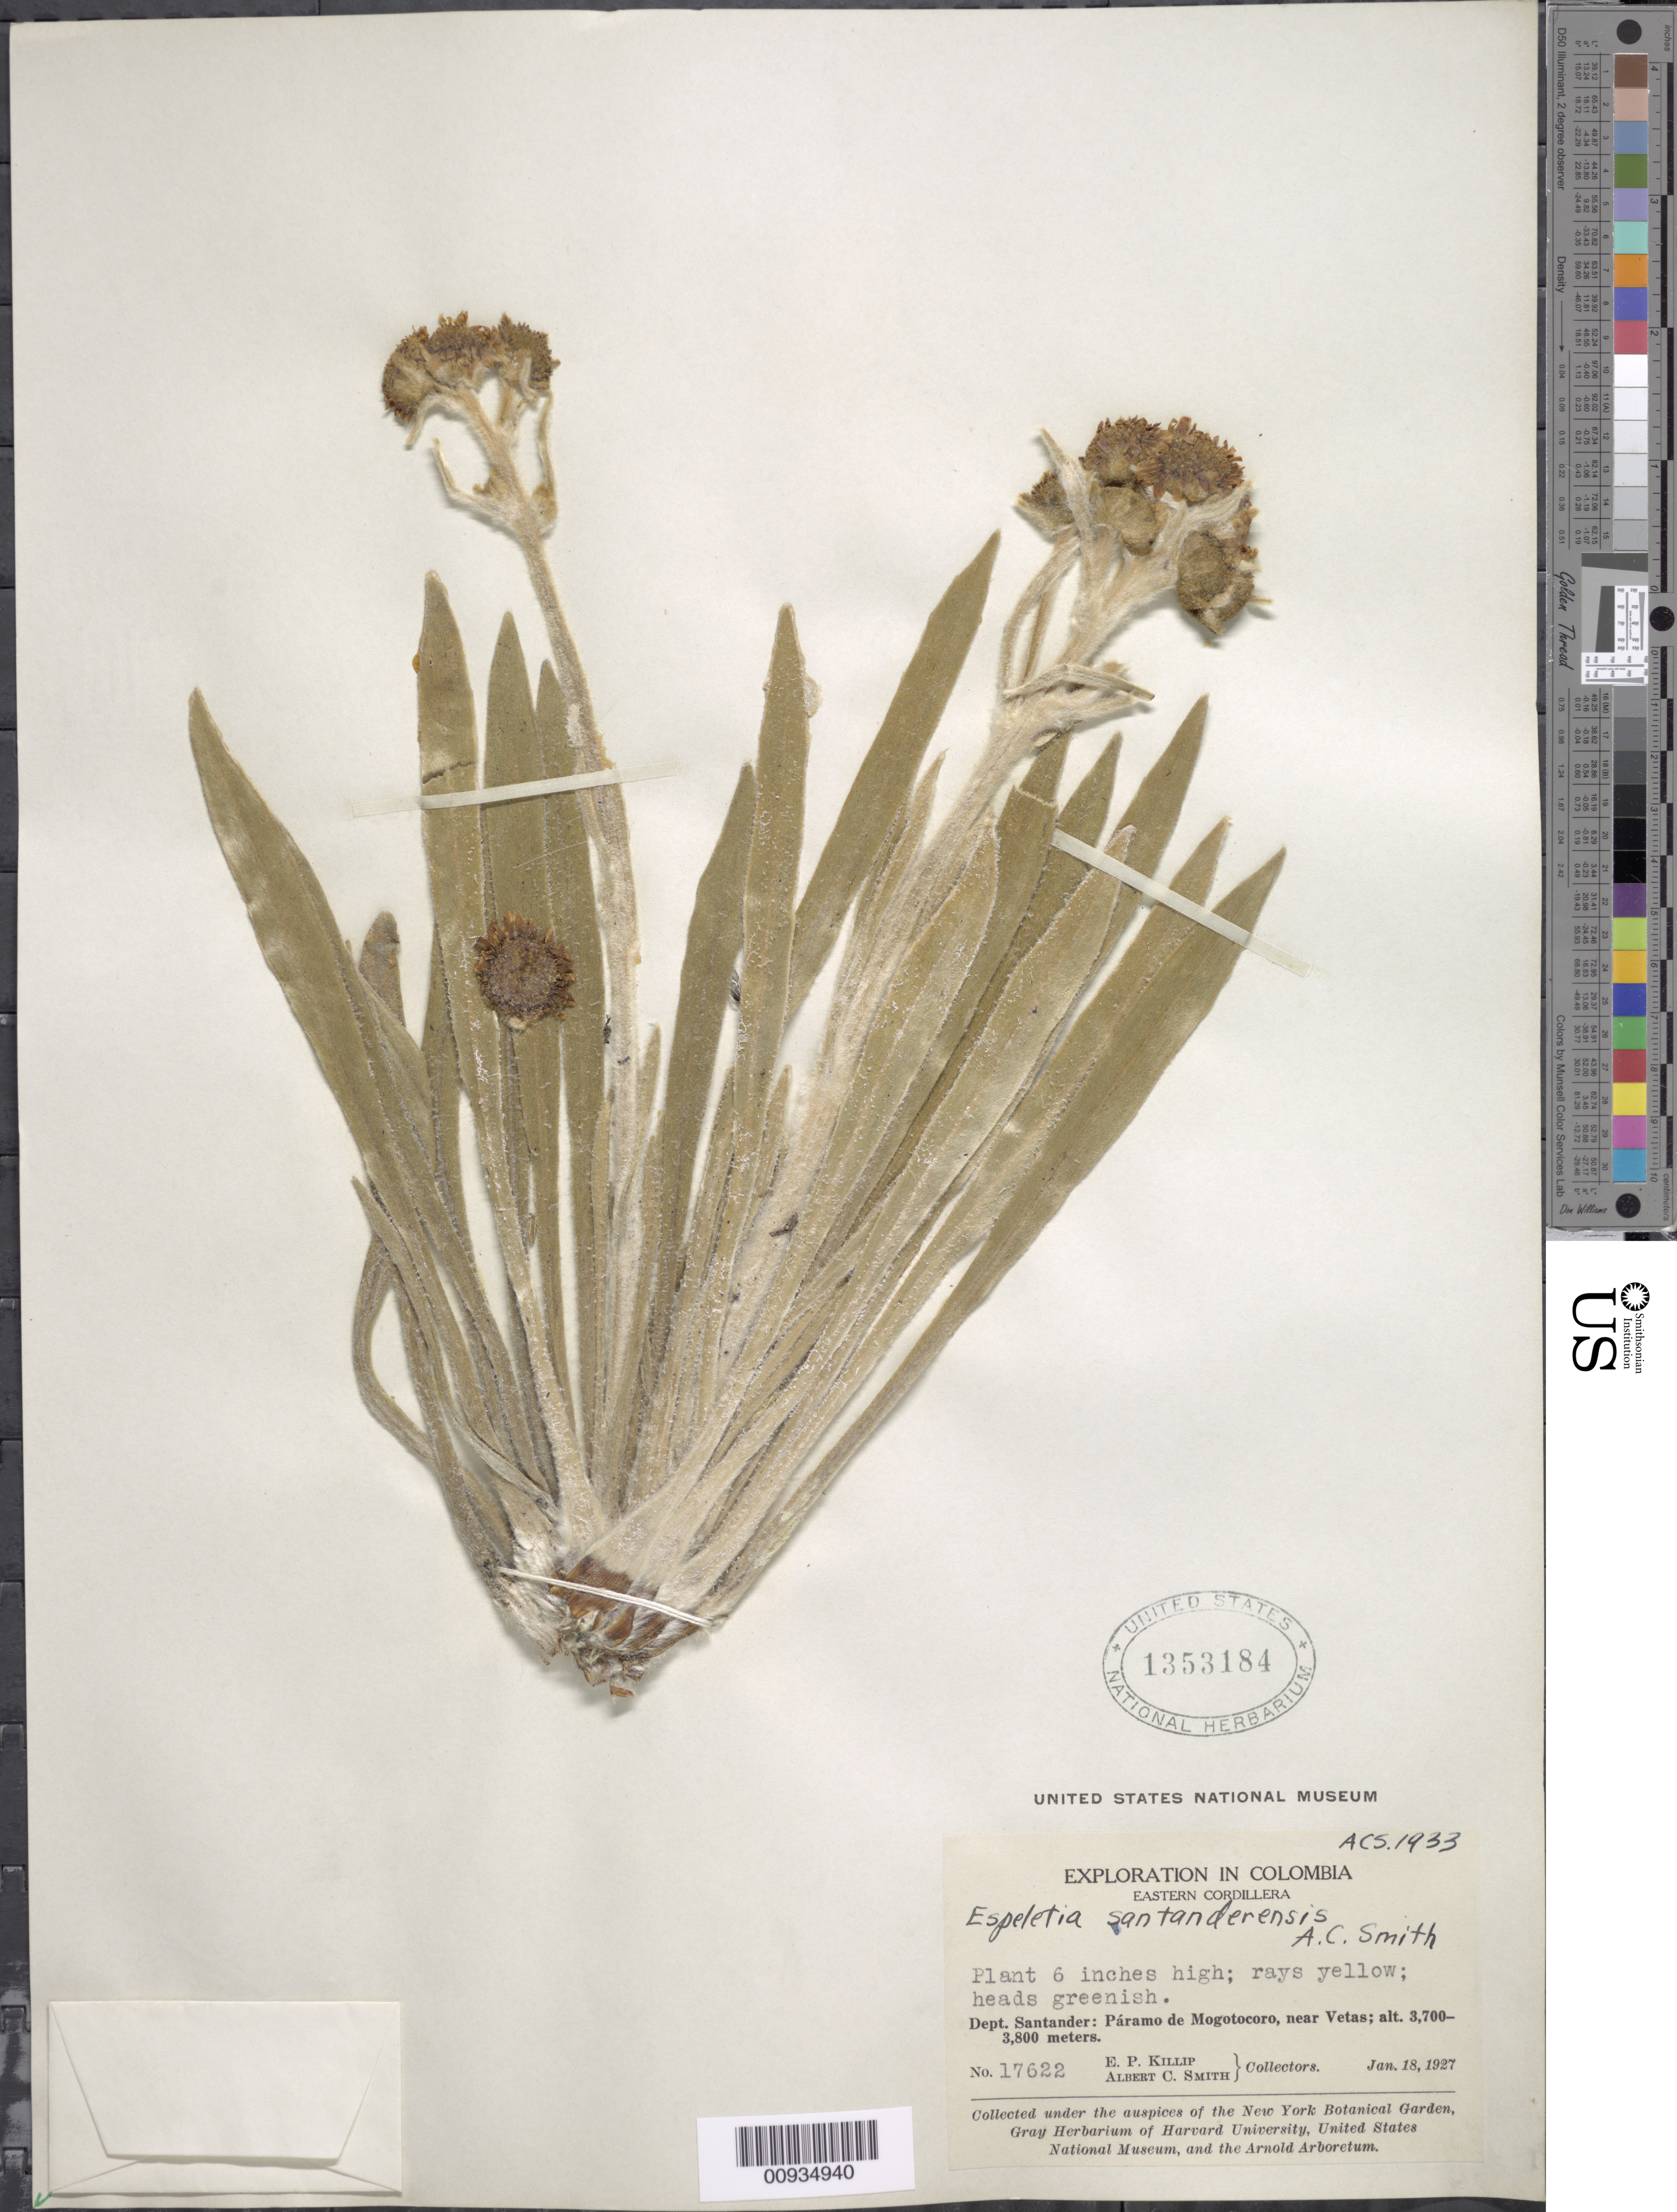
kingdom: Plantae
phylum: Tracheophyta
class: Magnoliopsida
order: Asterales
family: Asteraceae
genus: Espeletiopsis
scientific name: Espeletiopsis santanderensis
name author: (A.C. Sm.) Cuatrec.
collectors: E. P. Killip & A. C. Smith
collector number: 17622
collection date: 1927-01-18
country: Colombia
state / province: Santander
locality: Páramo de Mogotocoro. Near Vetas.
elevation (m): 3700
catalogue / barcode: US 1353184